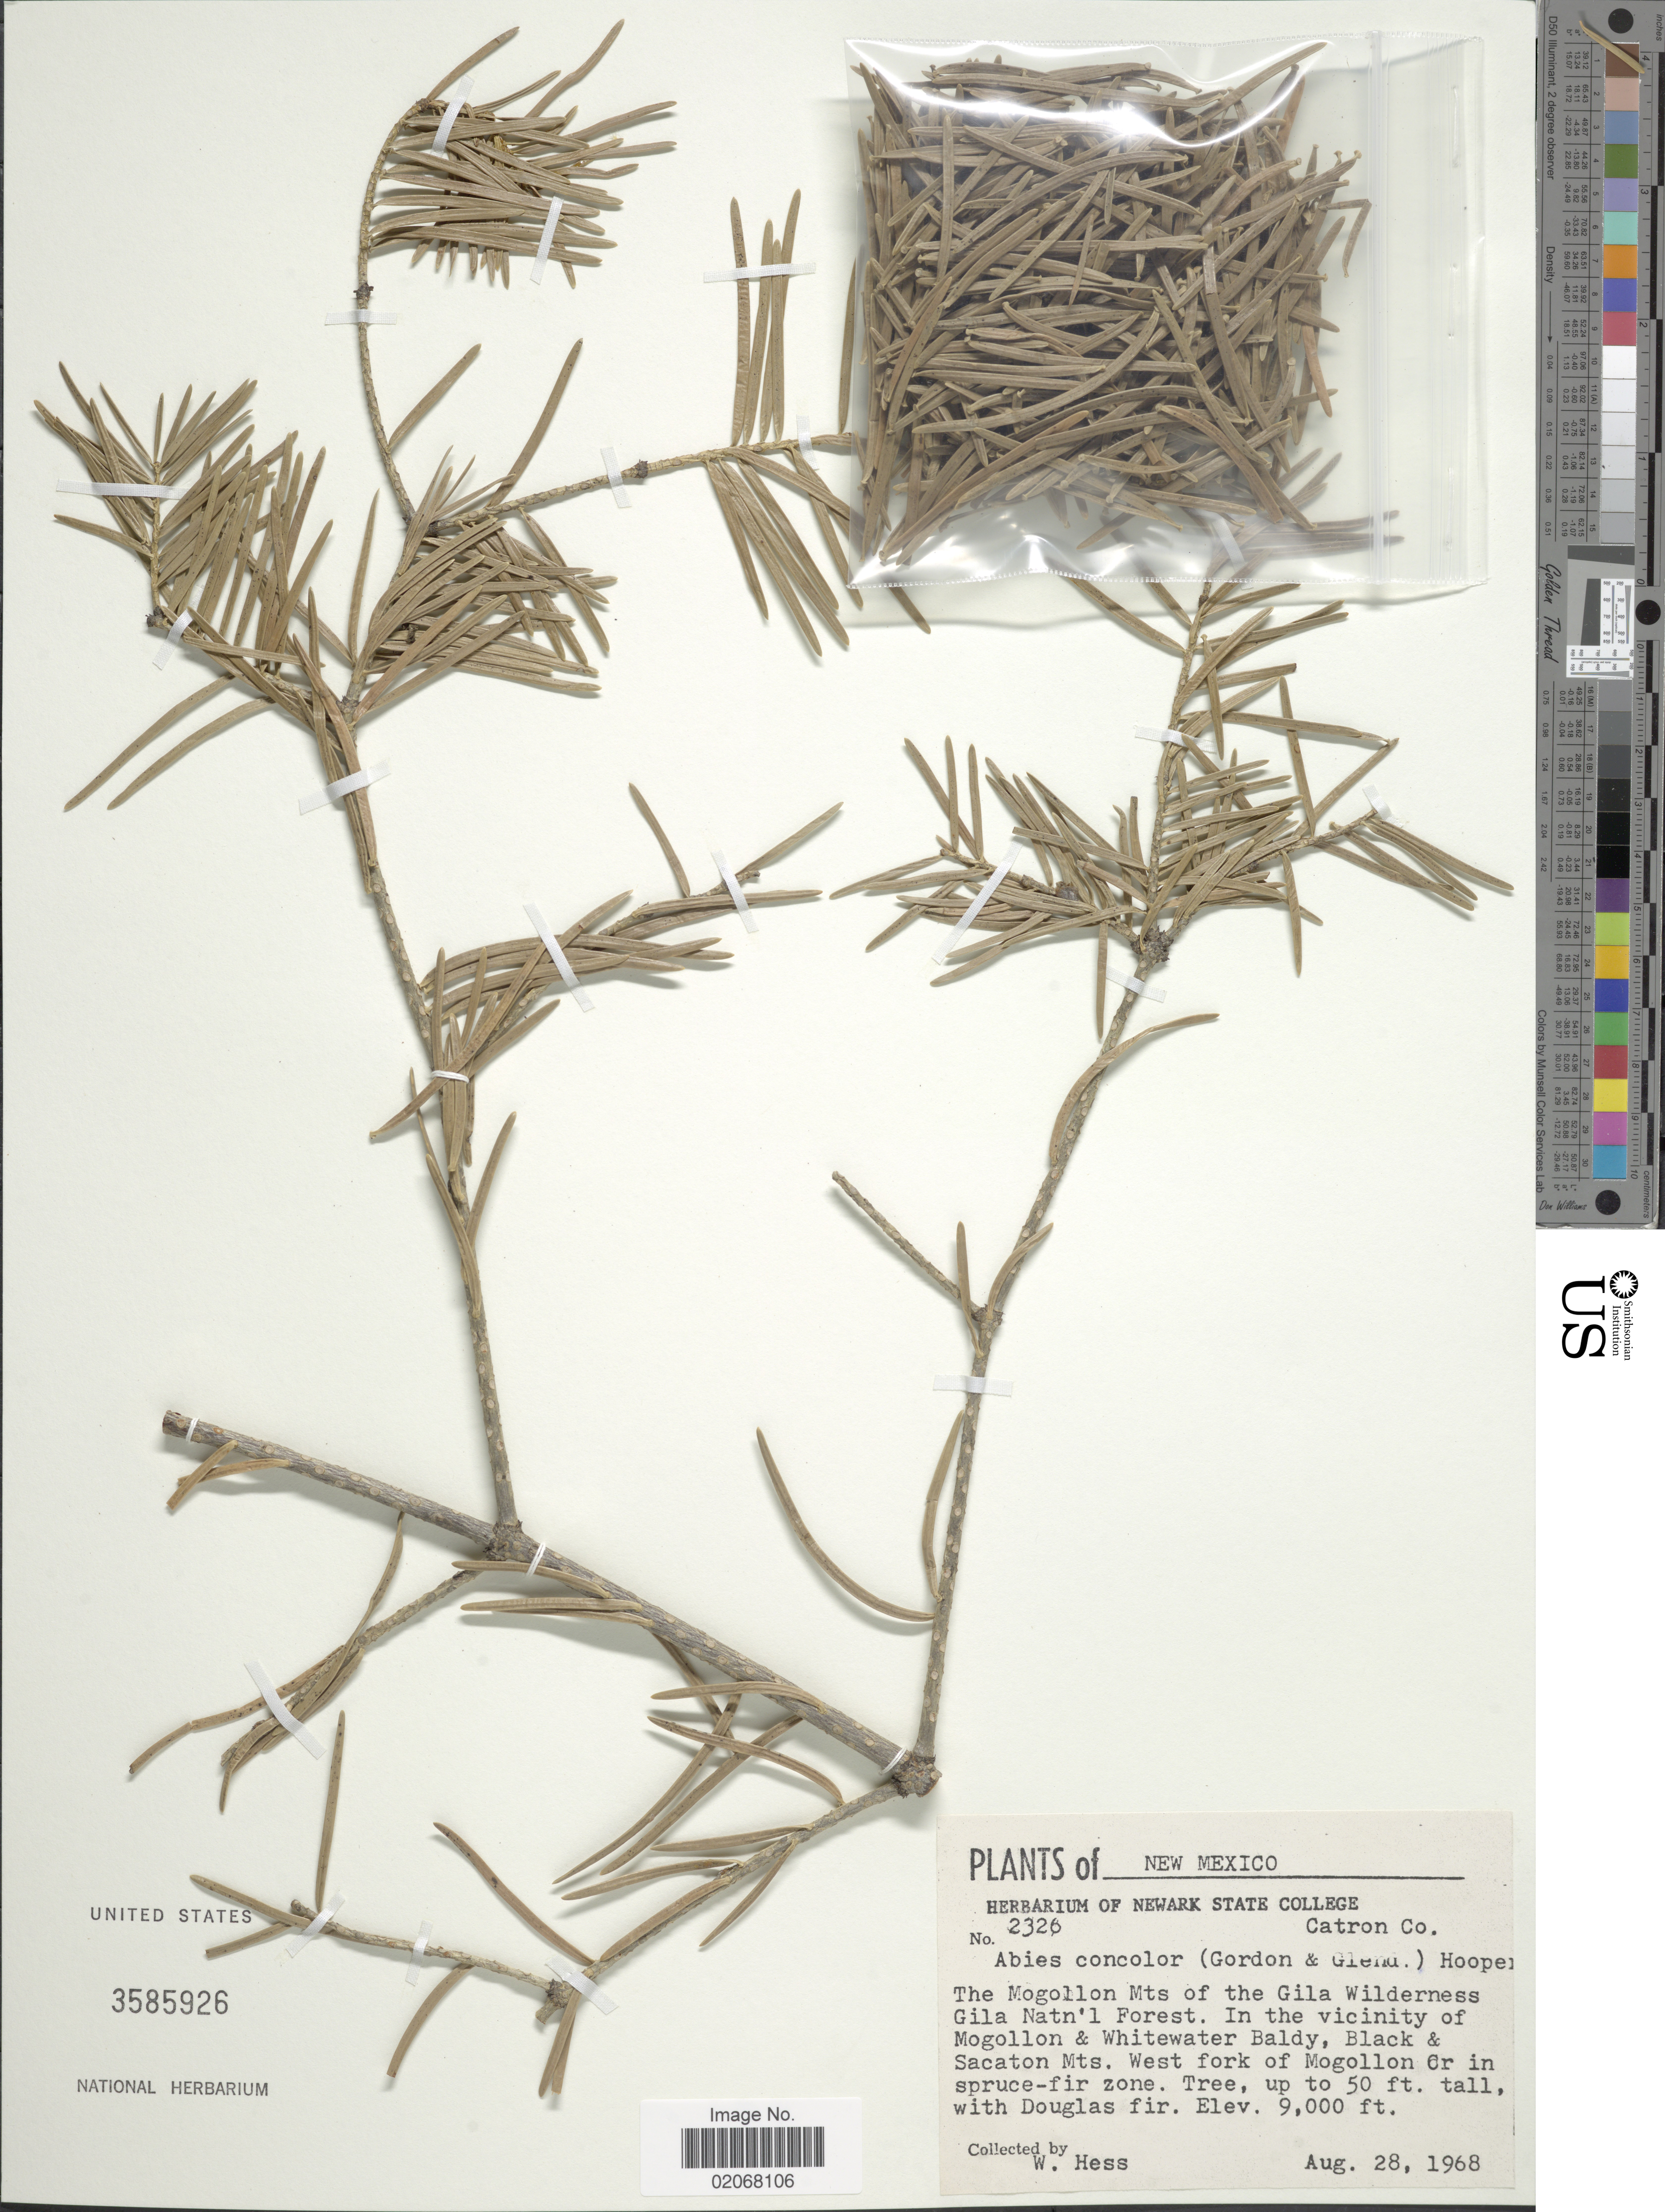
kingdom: Plantae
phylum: Tracheophyta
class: Pinopsida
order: Pinales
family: Pinaceae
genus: Abies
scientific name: Abies concolor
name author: (Gordon & Glend.) Lindl. ex Hildebr.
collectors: W. Hess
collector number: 2326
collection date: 1968-08-28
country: United States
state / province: New Mexico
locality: Catron Co, The Mogollon Mts of the Gila Wilderness, Gila Natn'l Forest, in the Vicinity of Mogollon & Whitewater Baldy, Black & Sacaton Mts, West Fork of Mogollon Cr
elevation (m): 2743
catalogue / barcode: US 3585926